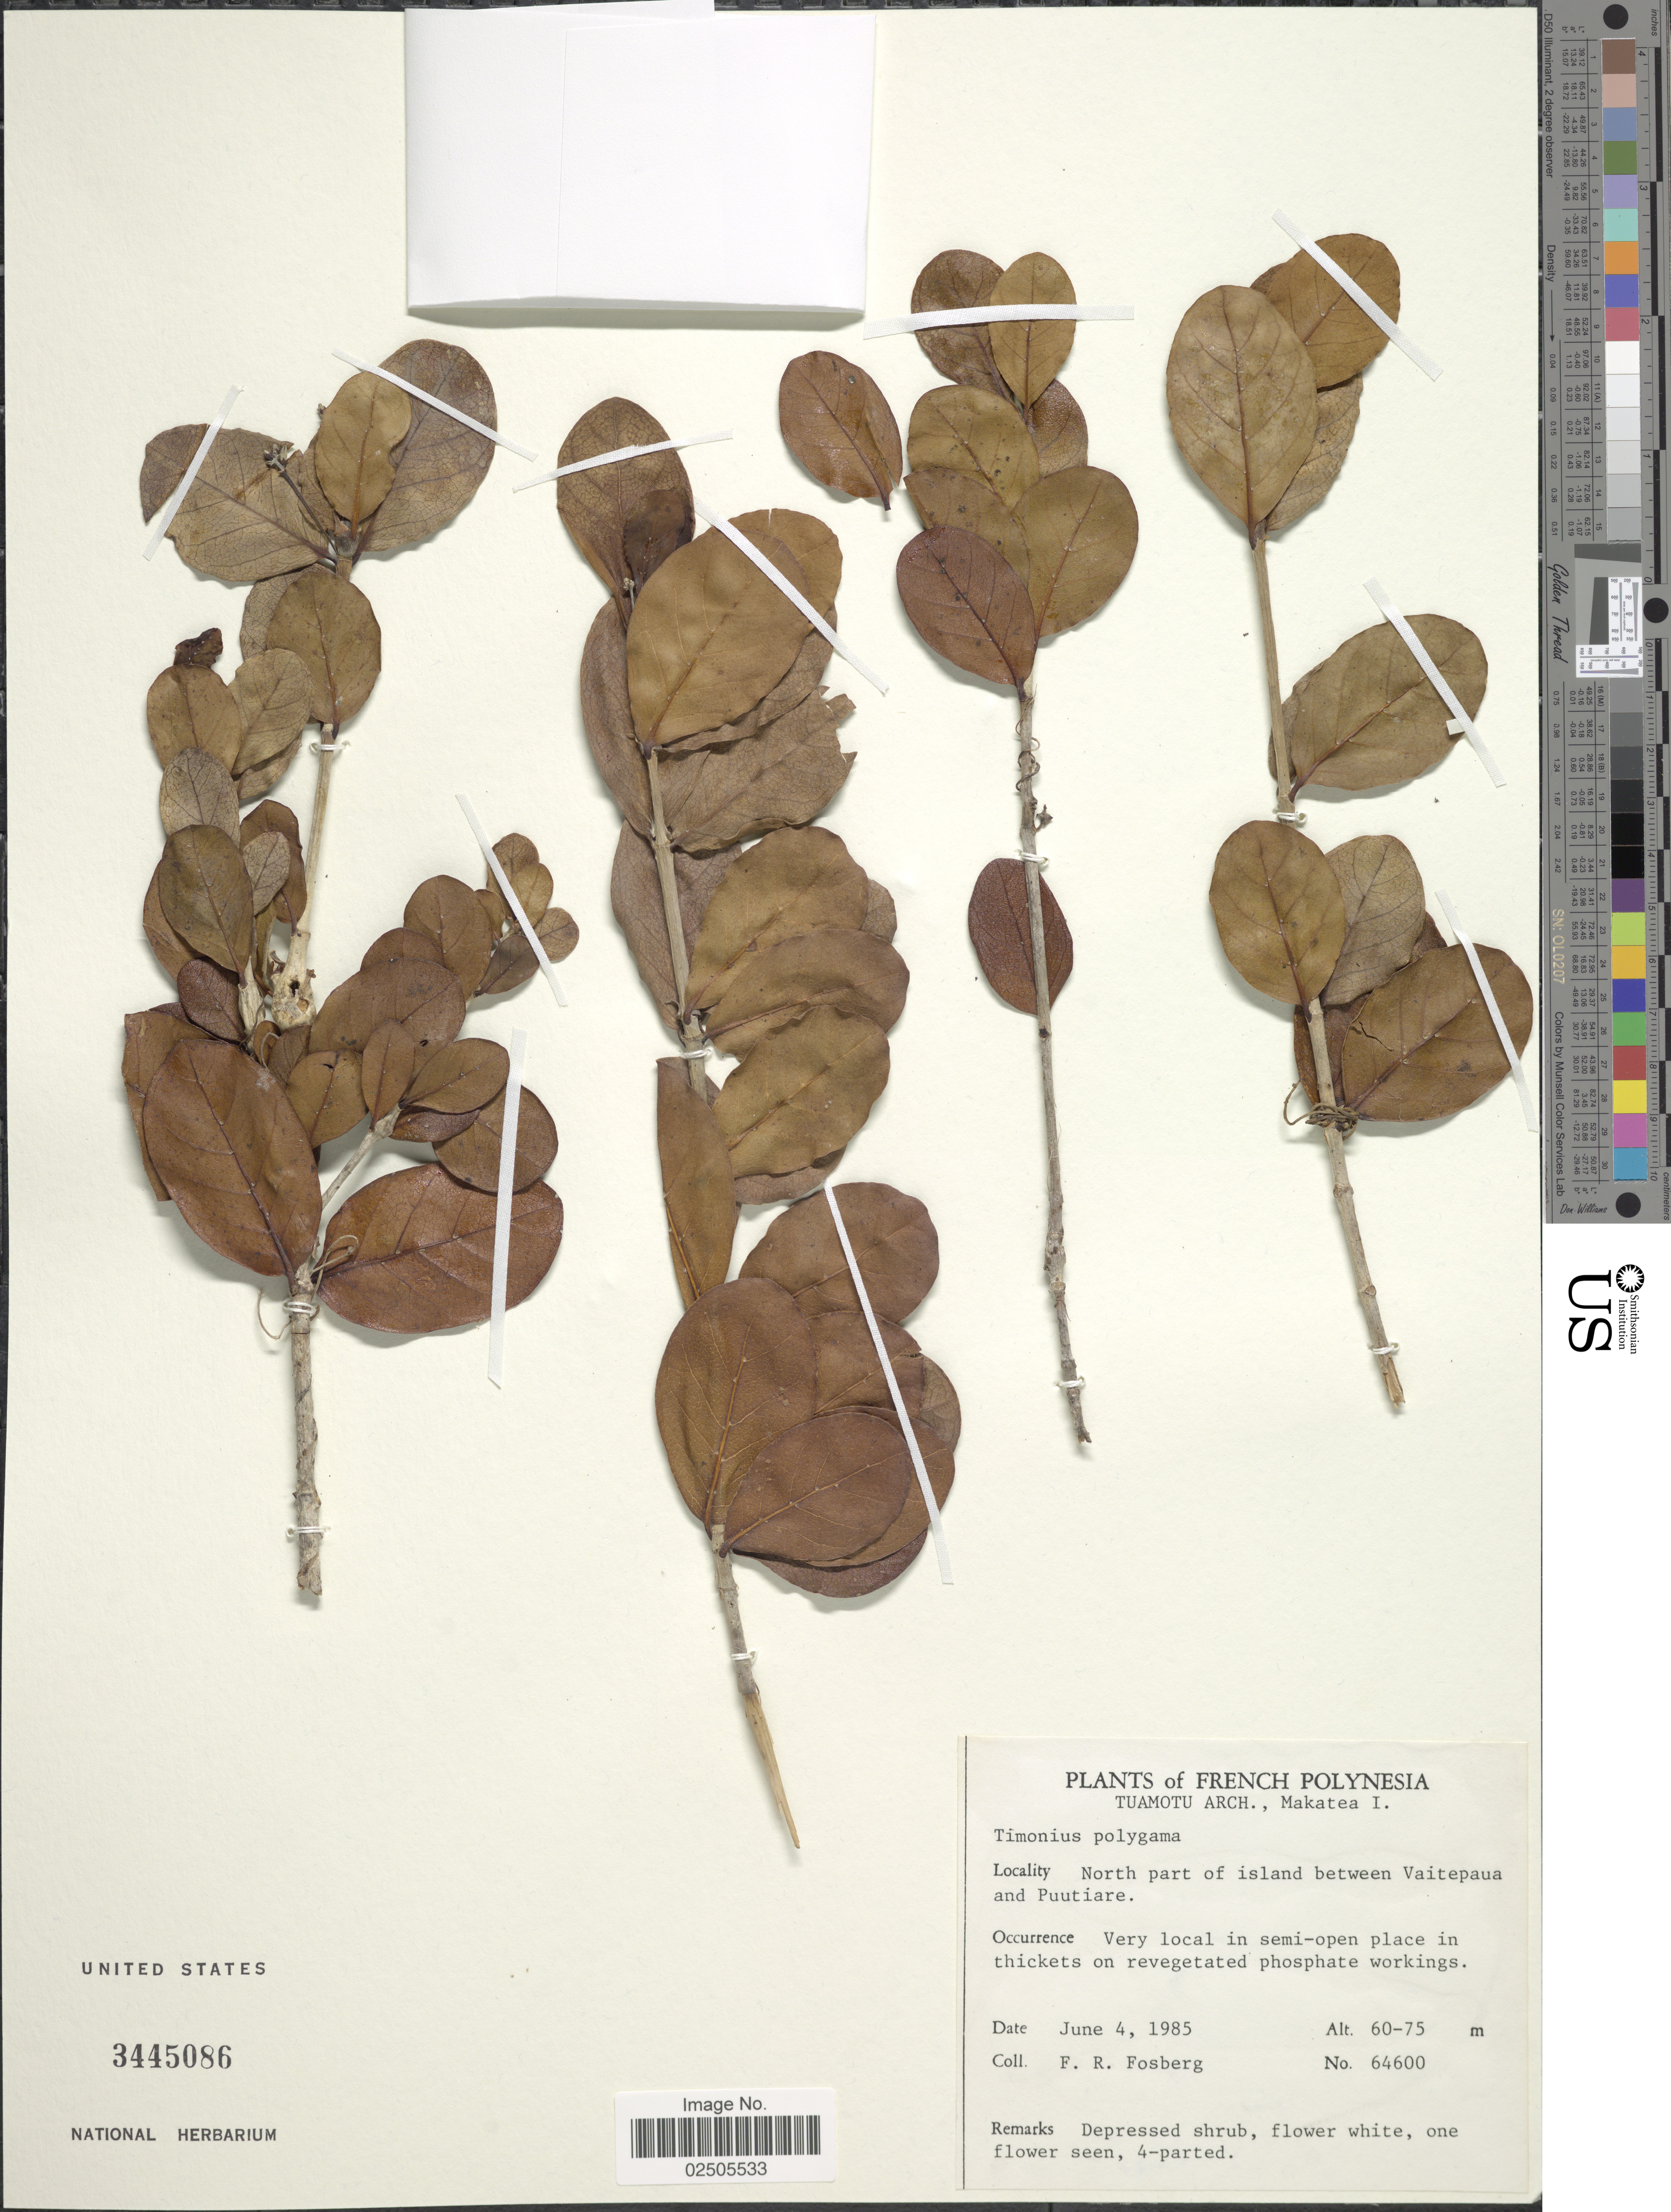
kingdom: Plantae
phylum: Tracheophyta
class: Magnoliopsida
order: Gentianales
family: Rubiaceae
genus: Timonius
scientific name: Timonius polygamus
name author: (G. Forst.) Rob.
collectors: F. R. Fosberg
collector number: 64600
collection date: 1985-06-04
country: French Polynesia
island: Makatea [Aurora]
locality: Tuamotu Arch., Makatea I. North part of island between Vaitepaua and Puutiare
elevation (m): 60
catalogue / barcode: US 3445086